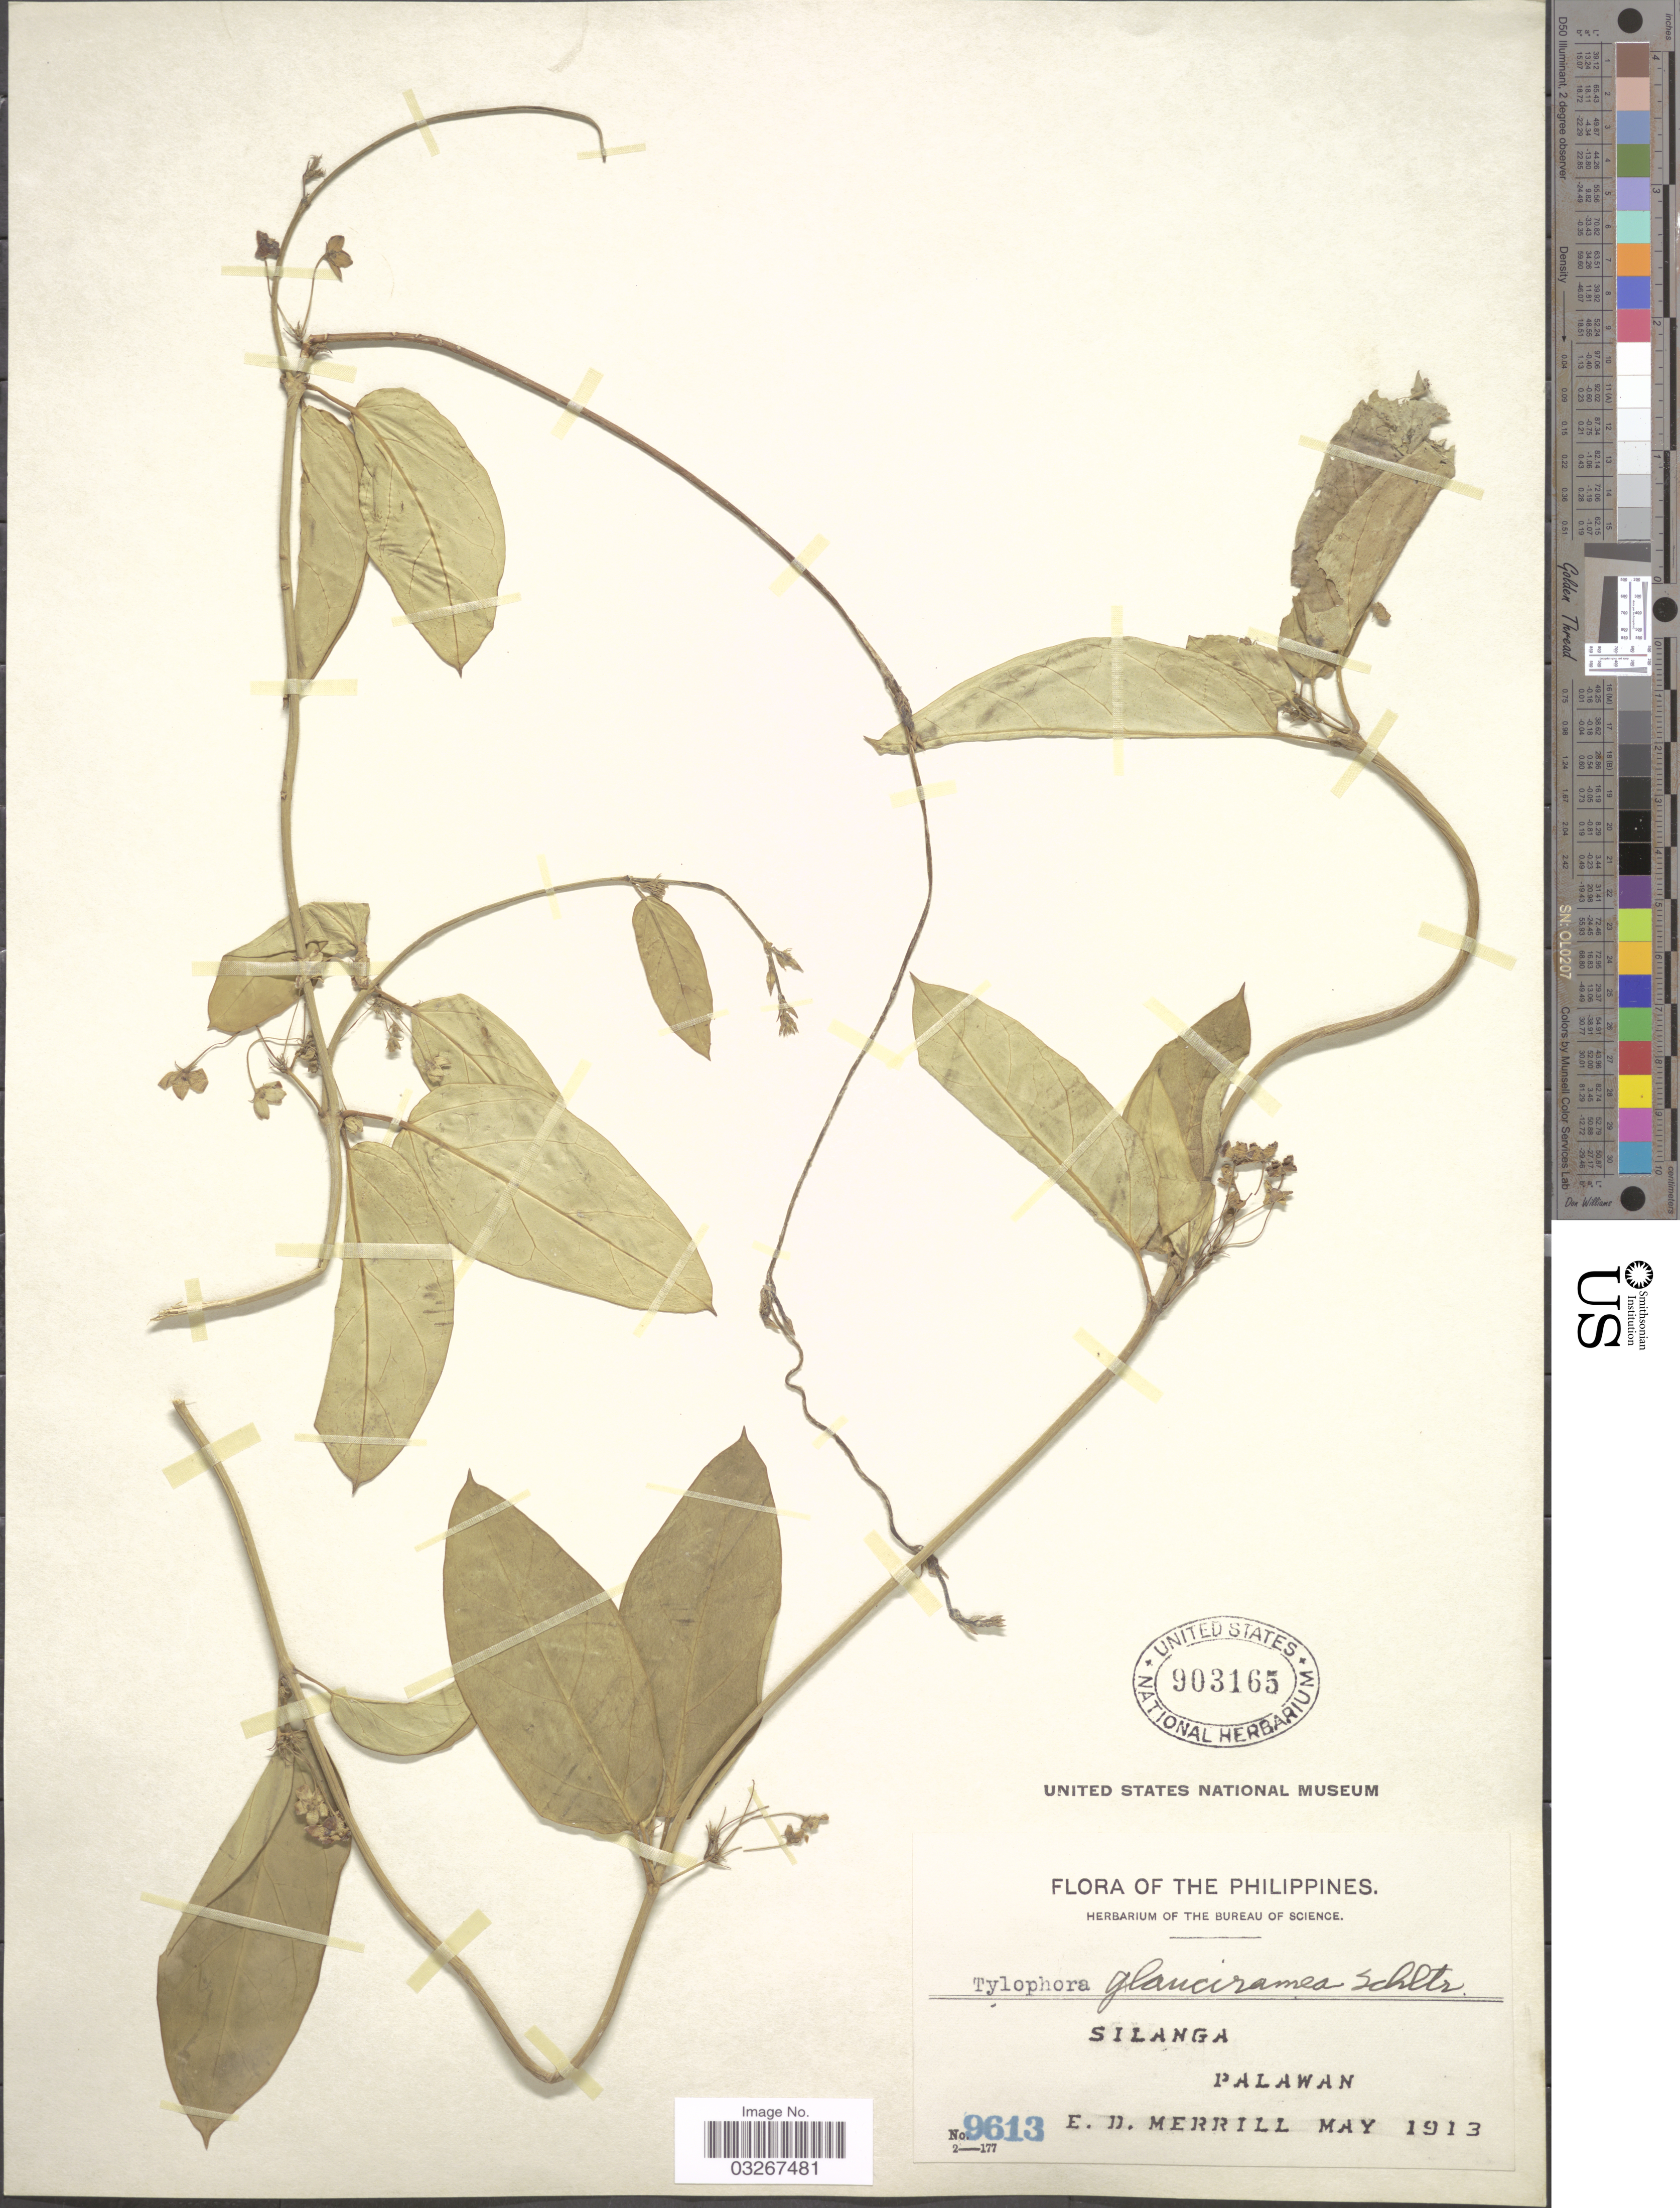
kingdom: Plantae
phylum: Tracheophyta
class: Magnoliopsida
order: Gentianales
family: Apocynaceae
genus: Tylophora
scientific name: Tylophora glaucriamea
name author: Schltr.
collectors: E. D. Merrill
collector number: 9613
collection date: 1913-05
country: Philippines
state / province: Mimaropa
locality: Silanga, Palawan.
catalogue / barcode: US 903165